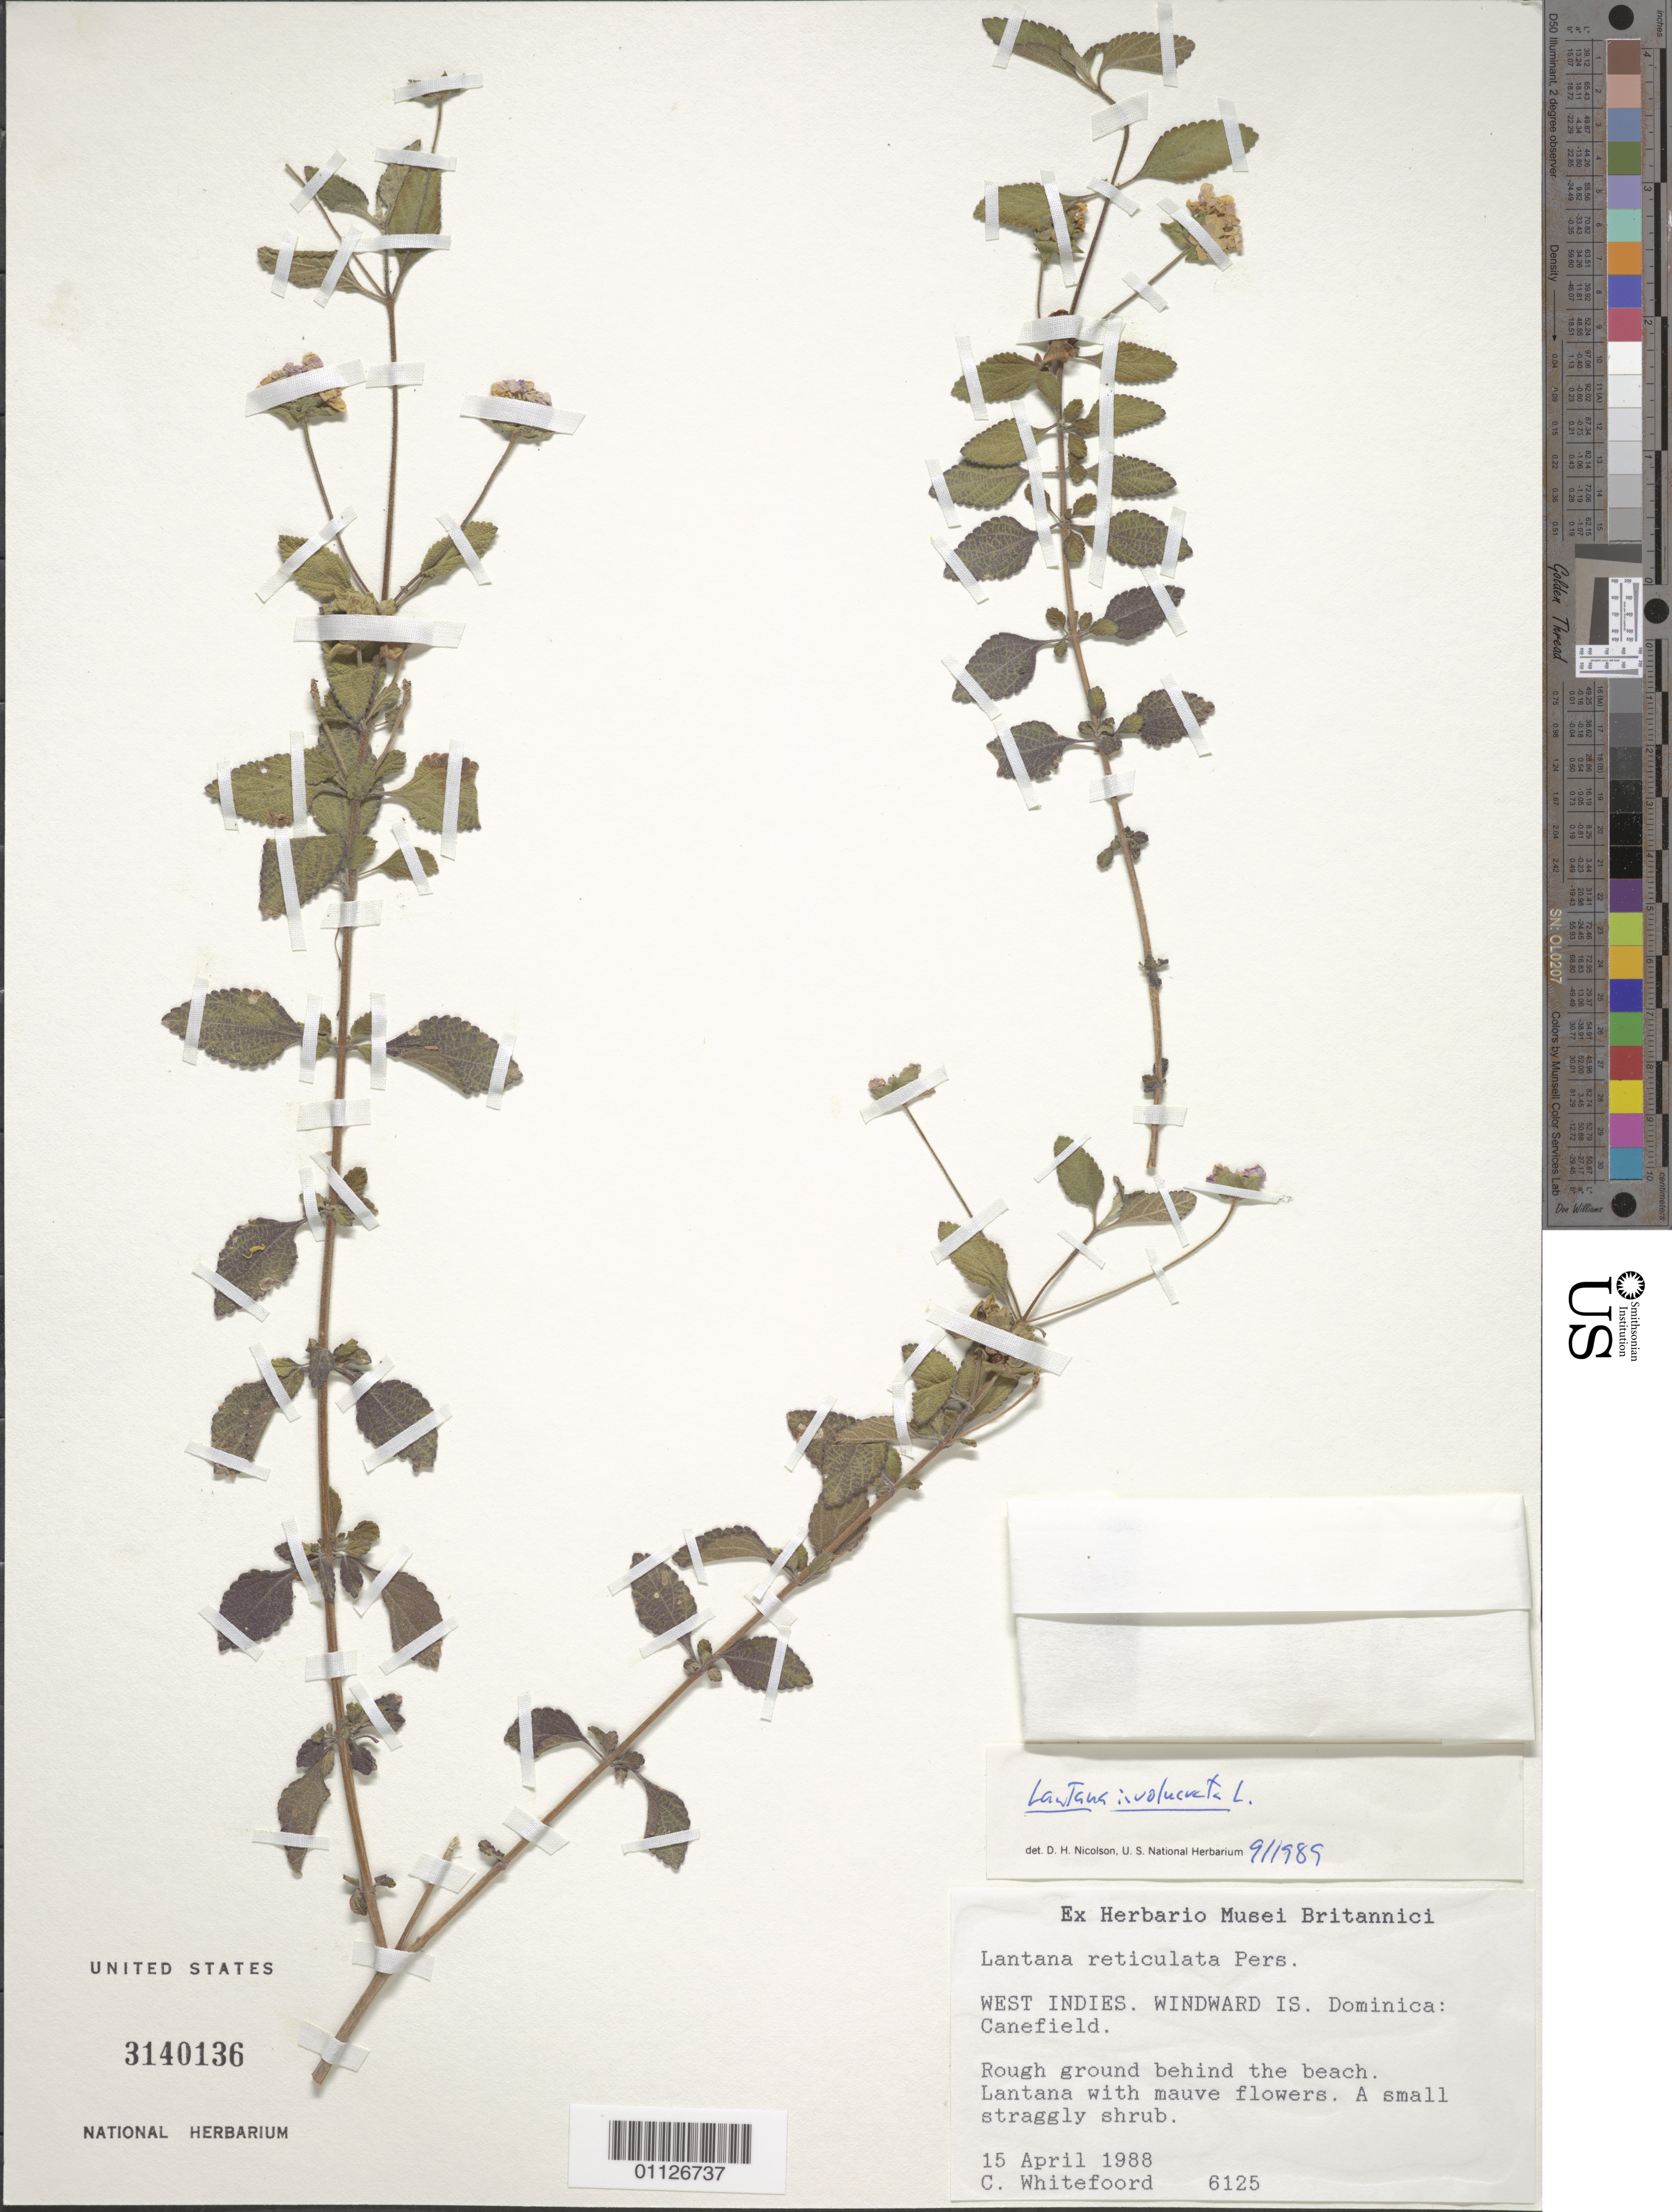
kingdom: Plantae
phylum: Tracheophyta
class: Magnoliopsida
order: Lamiales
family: Verbenaceae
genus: Lantana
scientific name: Lantana involucrata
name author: L.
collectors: C. Whitefoord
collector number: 6125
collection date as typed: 15 Apr 1988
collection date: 1988-04-15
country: Dominica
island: Dominica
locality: Windward Island Dominica: Canefield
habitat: rough ground behind the beach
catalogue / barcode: US 3140136